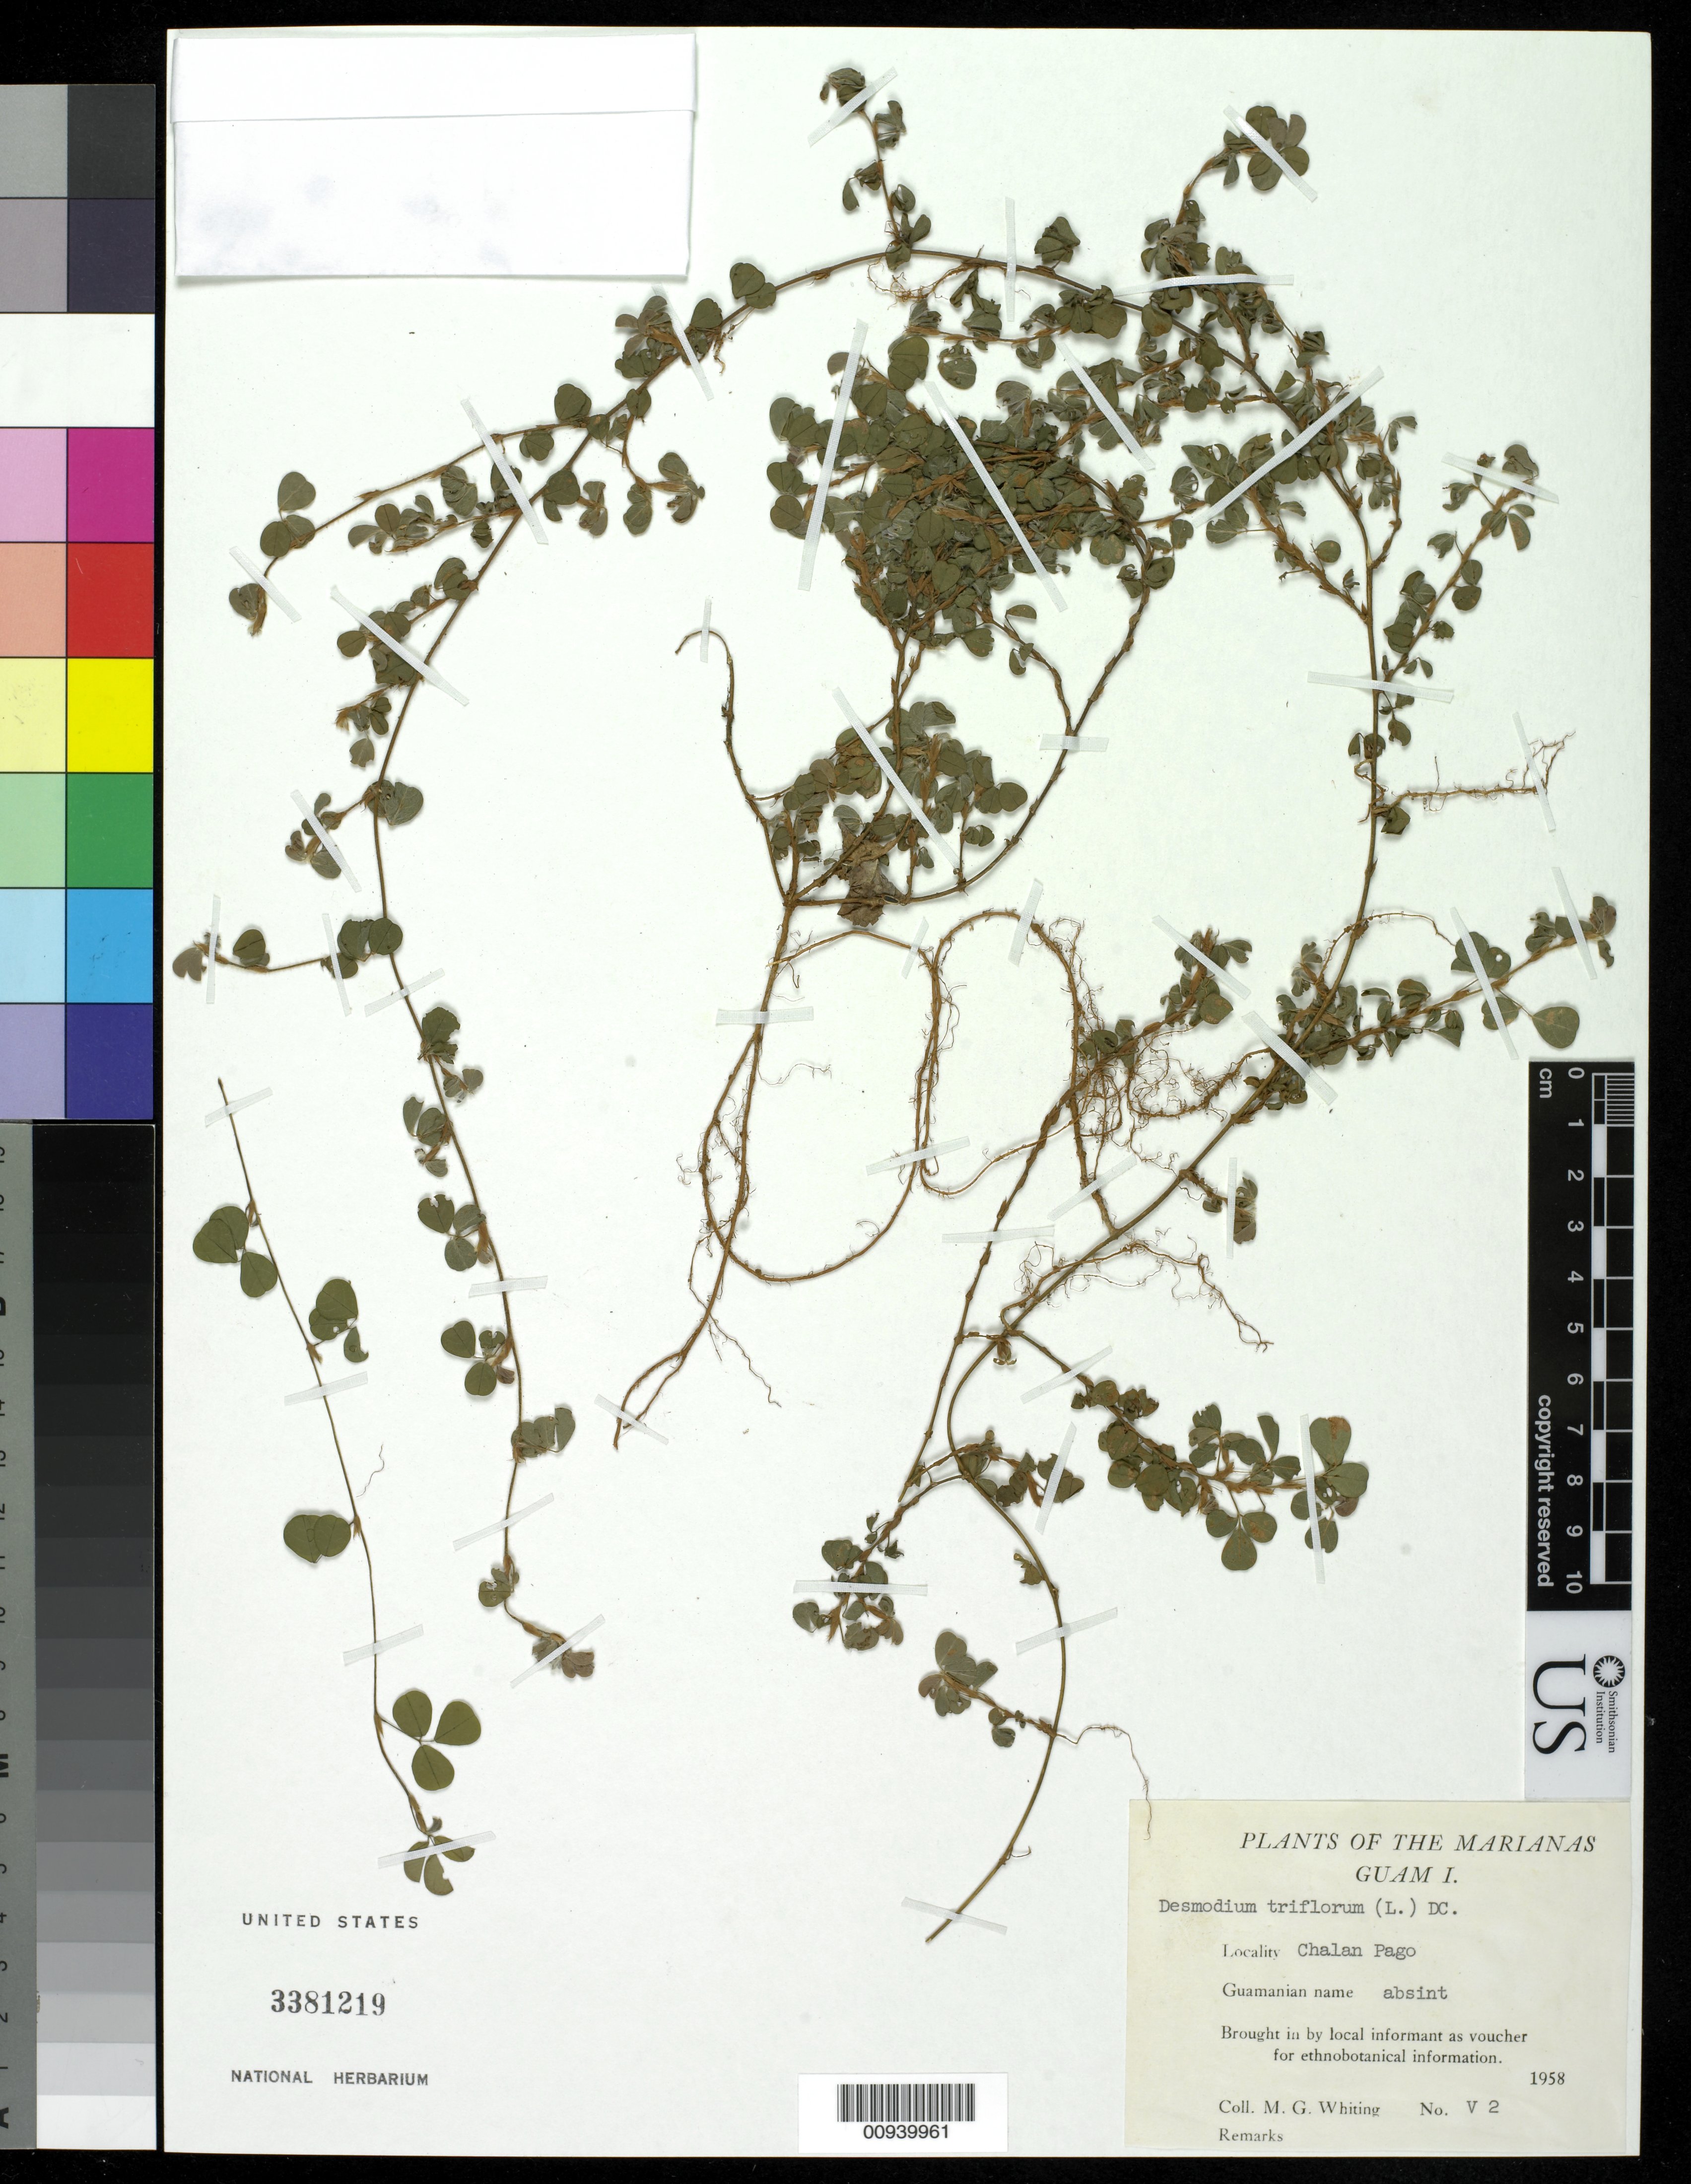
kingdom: Plantae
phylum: Tracheophyta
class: Magnoliopsida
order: Fabales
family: Fabaceae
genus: Grona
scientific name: Grona triflora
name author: (L.) H. Ohashi & K. Ohashi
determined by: Strong, Mark T., (BOT), Smithsonian Institution - National Museum of Natural History (UNITED STATES)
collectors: M. Whiting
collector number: V 2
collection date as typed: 1958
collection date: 1958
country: Guam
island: Guam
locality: Chalan Pago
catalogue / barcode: US 3381219